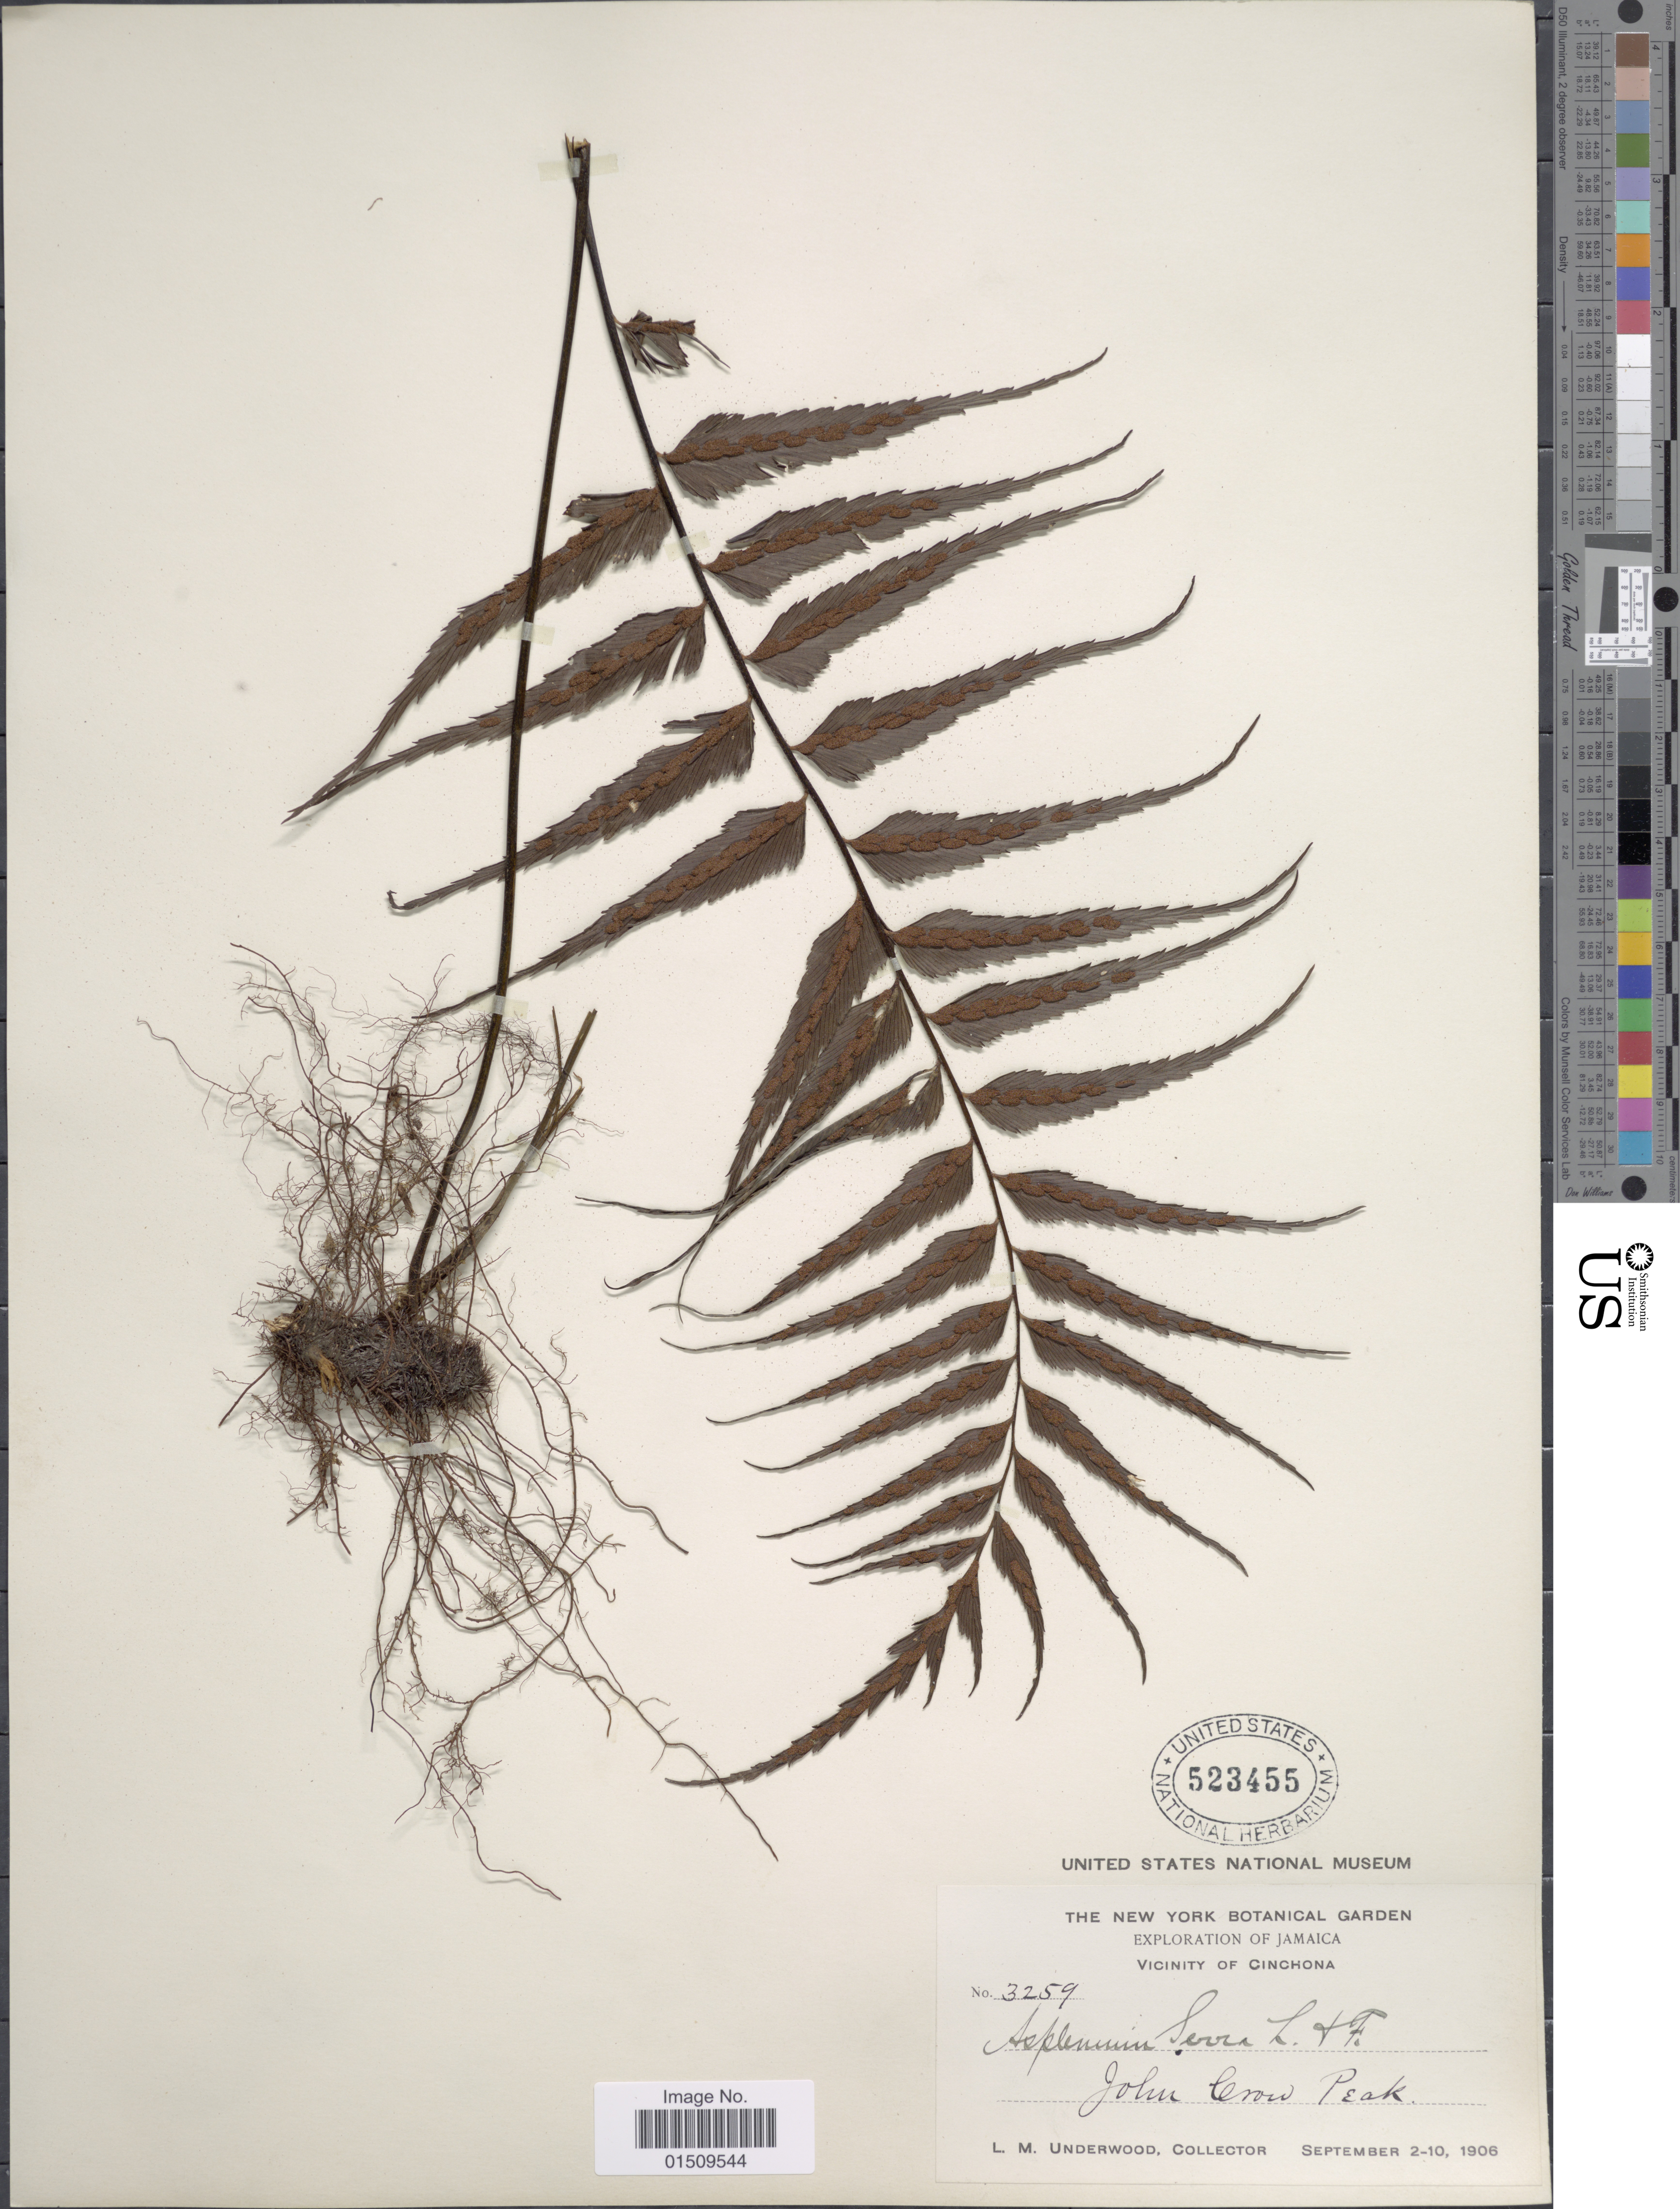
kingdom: Plantae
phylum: Tracheophyta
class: Polypodiopsida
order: Polypodiales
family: Aspleniaceae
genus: Asplenium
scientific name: Asplenium serra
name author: Langsd. & Fisch.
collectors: L. M. Underwood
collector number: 3259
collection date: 1906-09-02/1906-09-10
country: Jamaica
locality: Jamaica, vicinity of Cinchona, John Crow Peak.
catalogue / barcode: US 523455